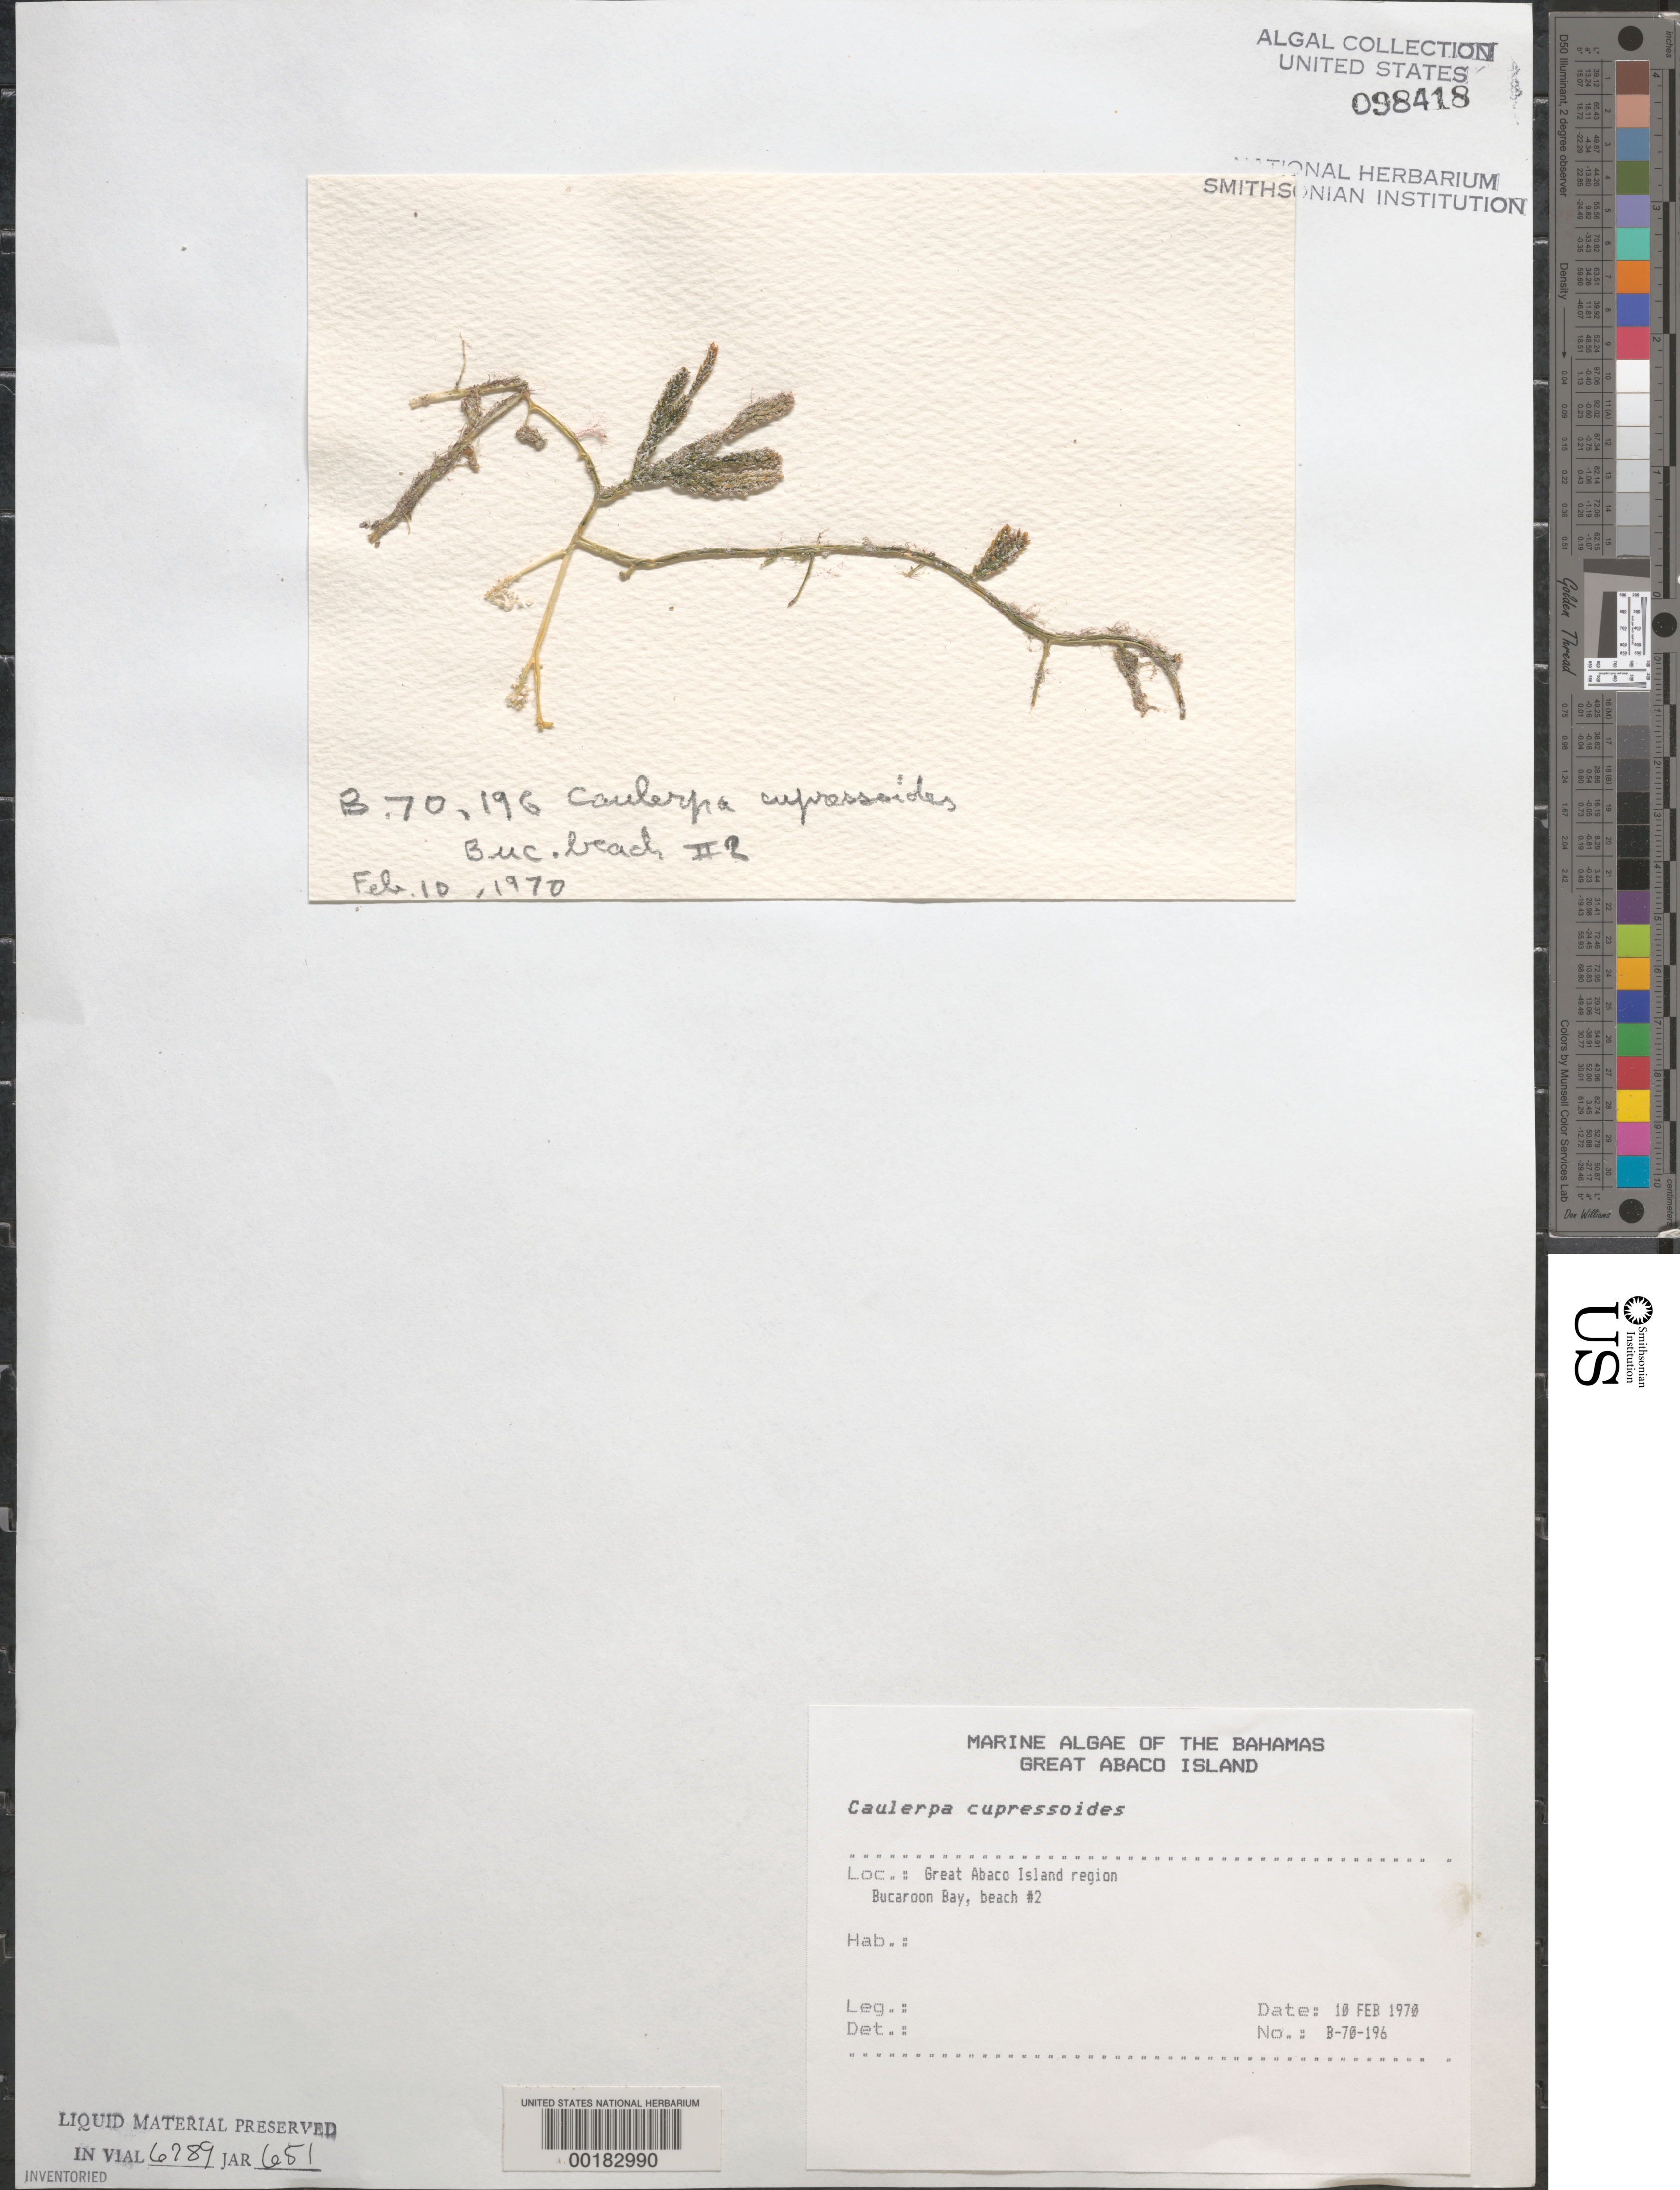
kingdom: Plantae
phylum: Chlorophyta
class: Ulvophyceae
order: Bryopsidales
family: Caulerpaceae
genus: Caulerpa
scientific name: Caulerpa cupressoides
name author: (Vahl) C. Agardh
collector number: B-70-196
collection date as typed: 10 Feb 1970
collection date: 1970-02-10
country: Bahamas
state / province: Abaco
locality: Bucaroon bay, great abaco area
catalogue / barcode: US 98418